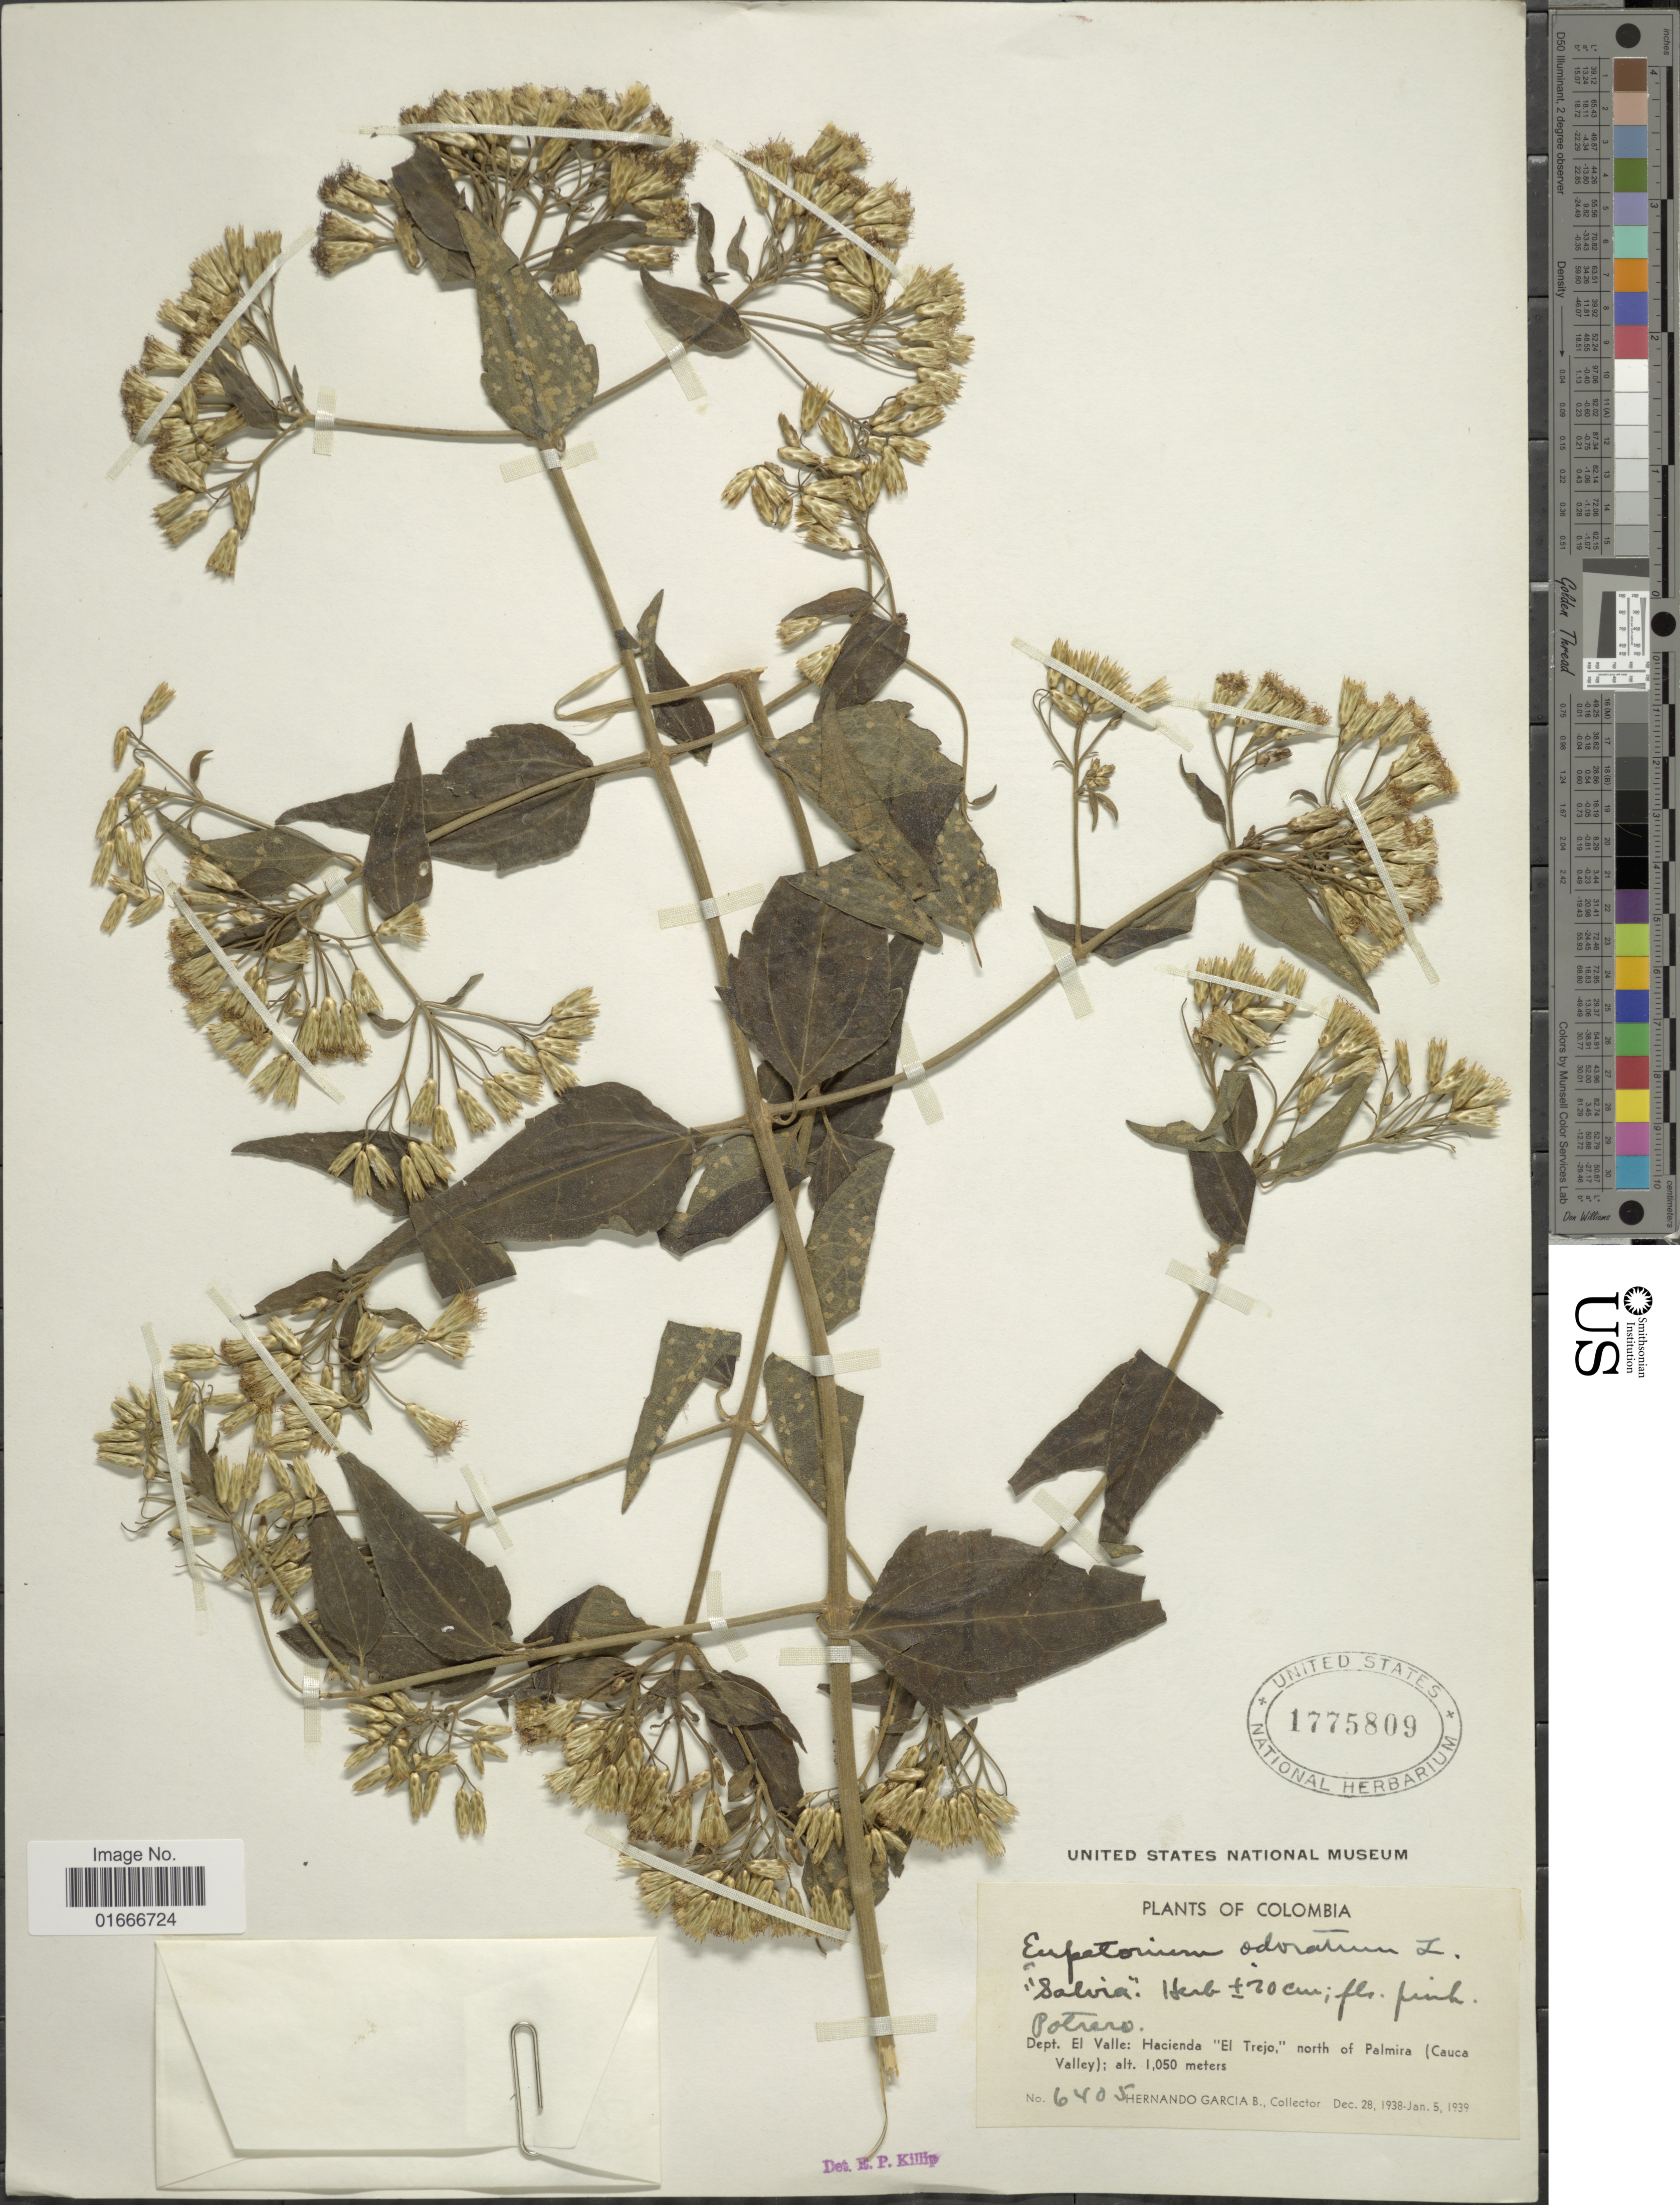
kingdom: Plantae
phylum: Tracheophyta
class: Magnoliopsida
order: Asterales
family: Asteraceae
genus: Chromolaena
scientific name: Chromolaena odorata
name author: (L.) R.M. King & H. Rob.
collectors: H. García Barriga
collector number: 6405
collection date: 1938-12-28/1939-01-05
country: Colombia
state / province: Valle del Cauca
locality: Potrero, Dept. El Valle, Hacienda El Trejo, north of Palmira (Cauca Valley)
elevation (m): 1050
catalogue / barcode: US 1775809